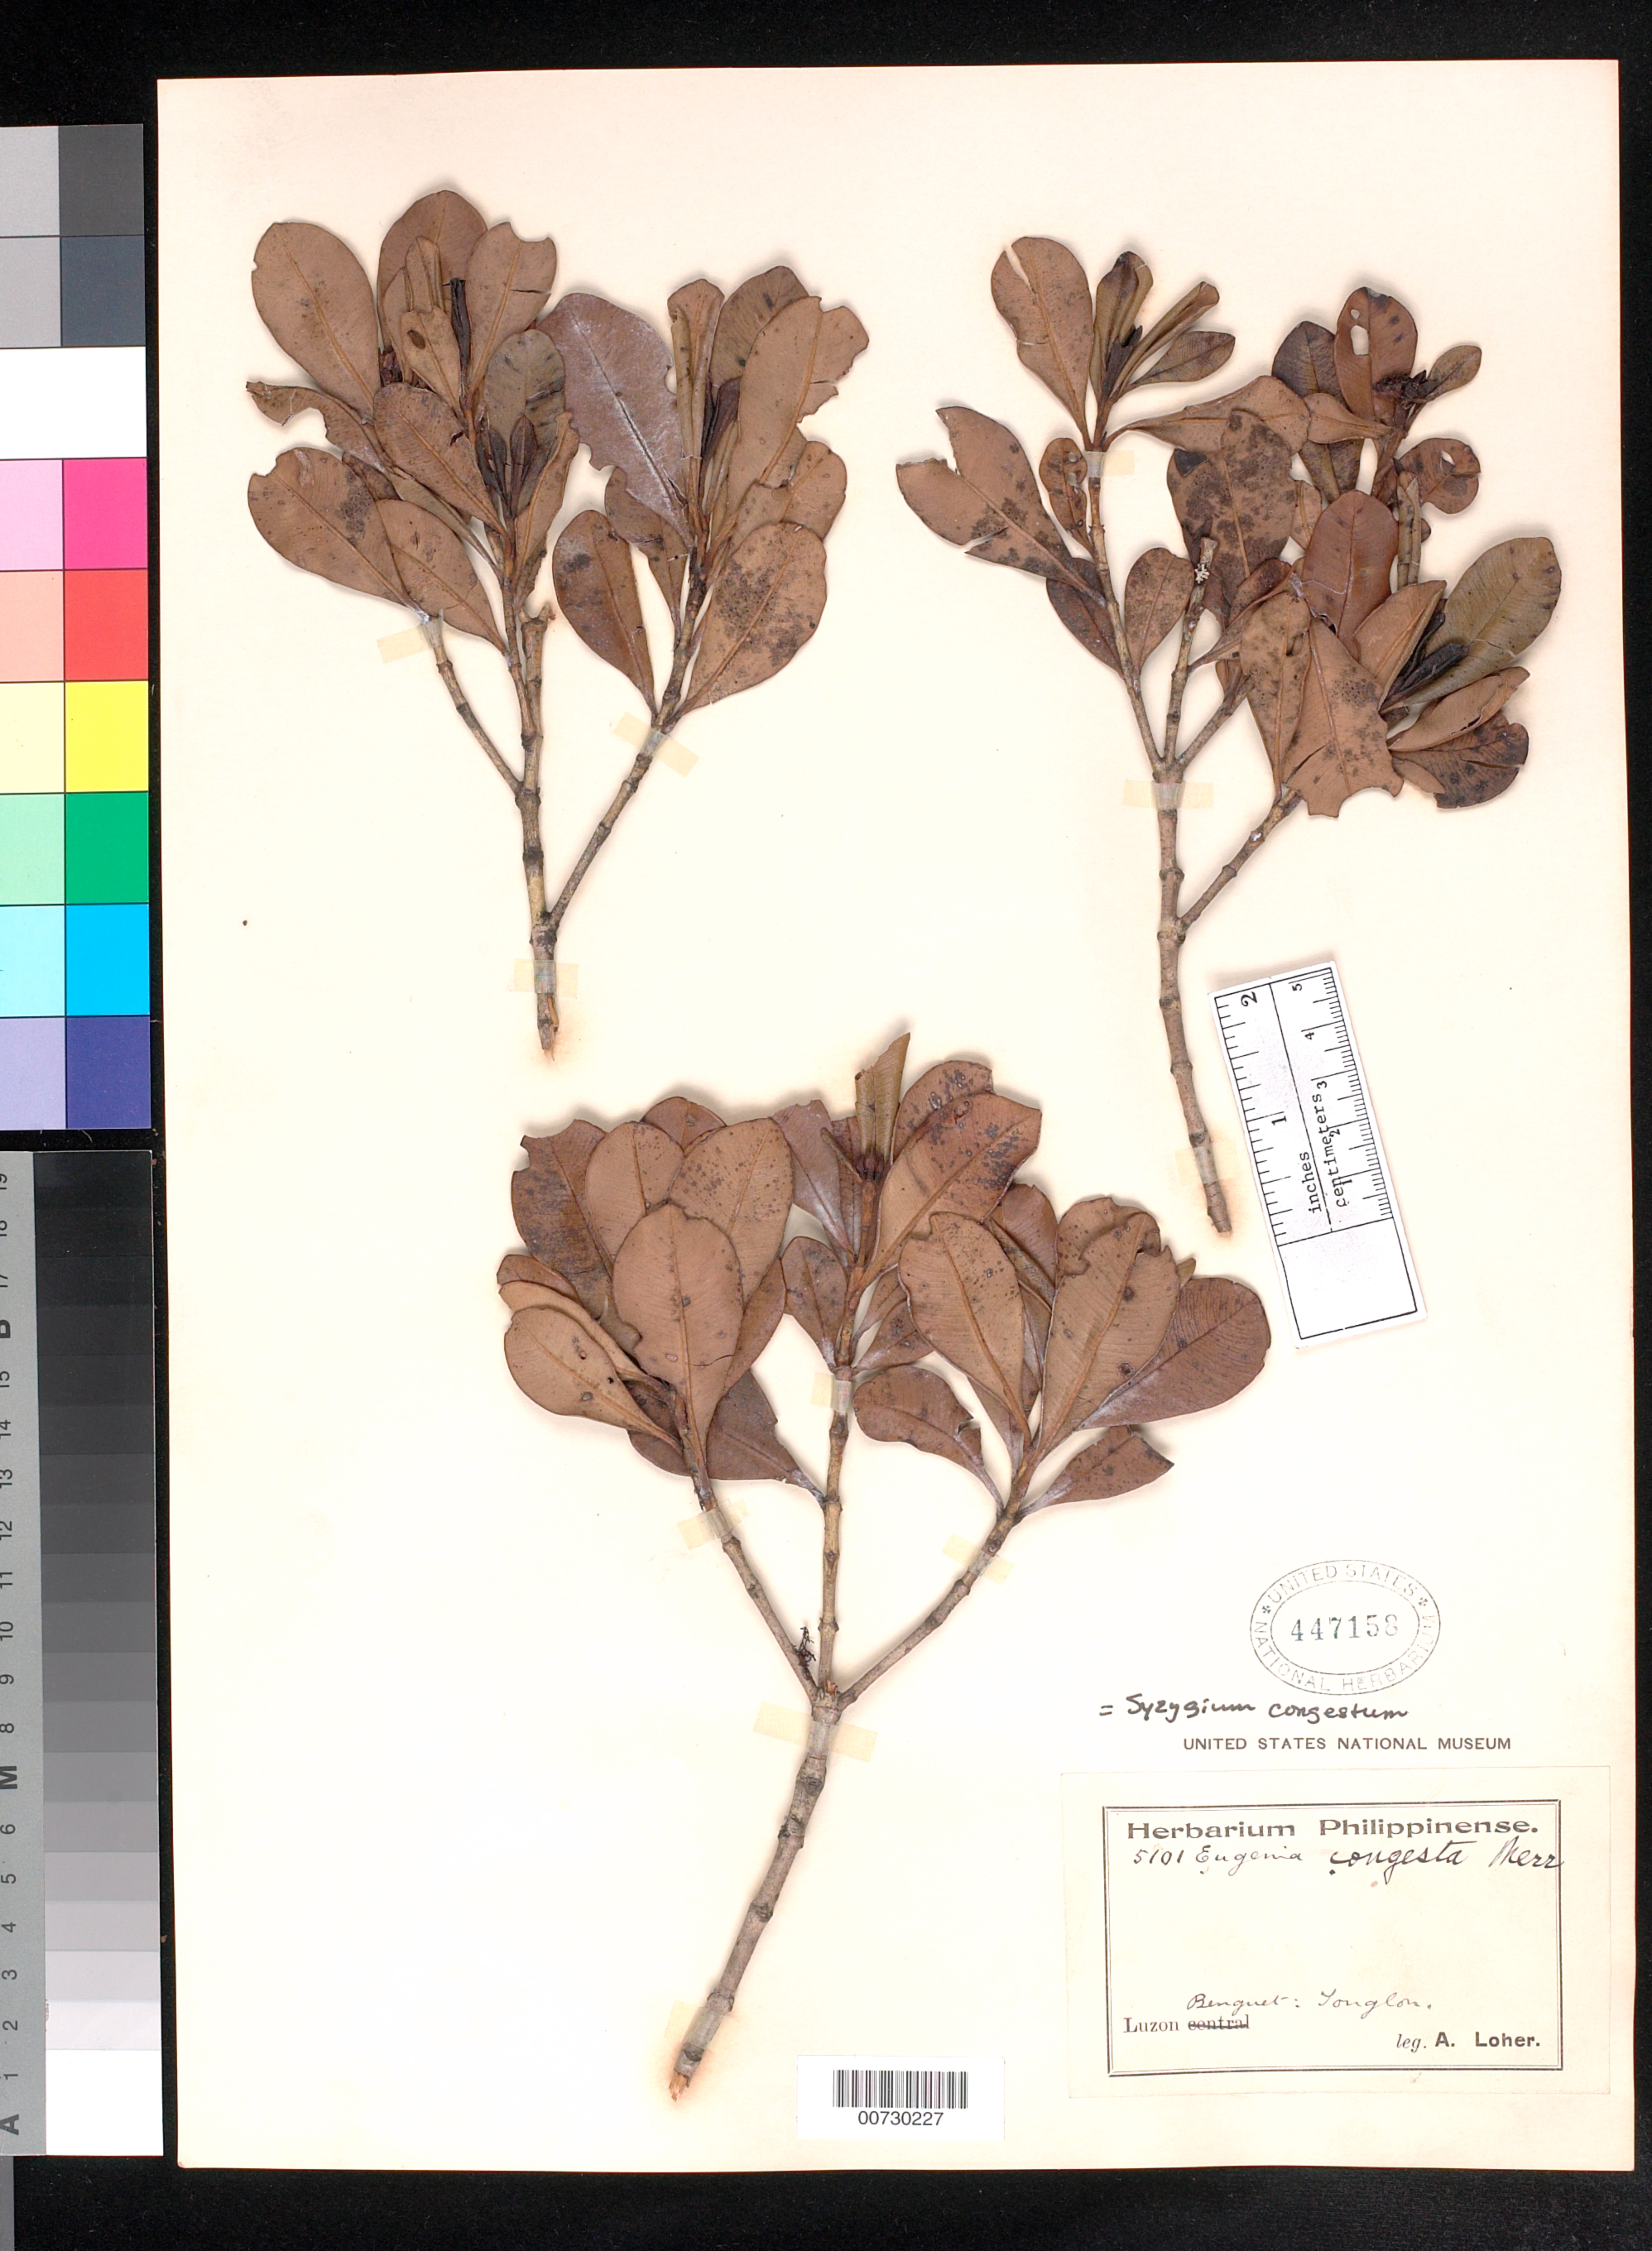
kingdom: Plantae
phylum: Tracheophyta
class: Magnoliopsida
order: Myrtales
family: Myrtaceae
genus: Syzygium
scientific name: Syzygium congestum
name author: (Merr.) Merr.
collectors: A. Loher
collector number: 5101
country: Philippines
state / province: Cordillera (Administrative Region)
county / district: Benguet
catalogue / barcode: US 447158